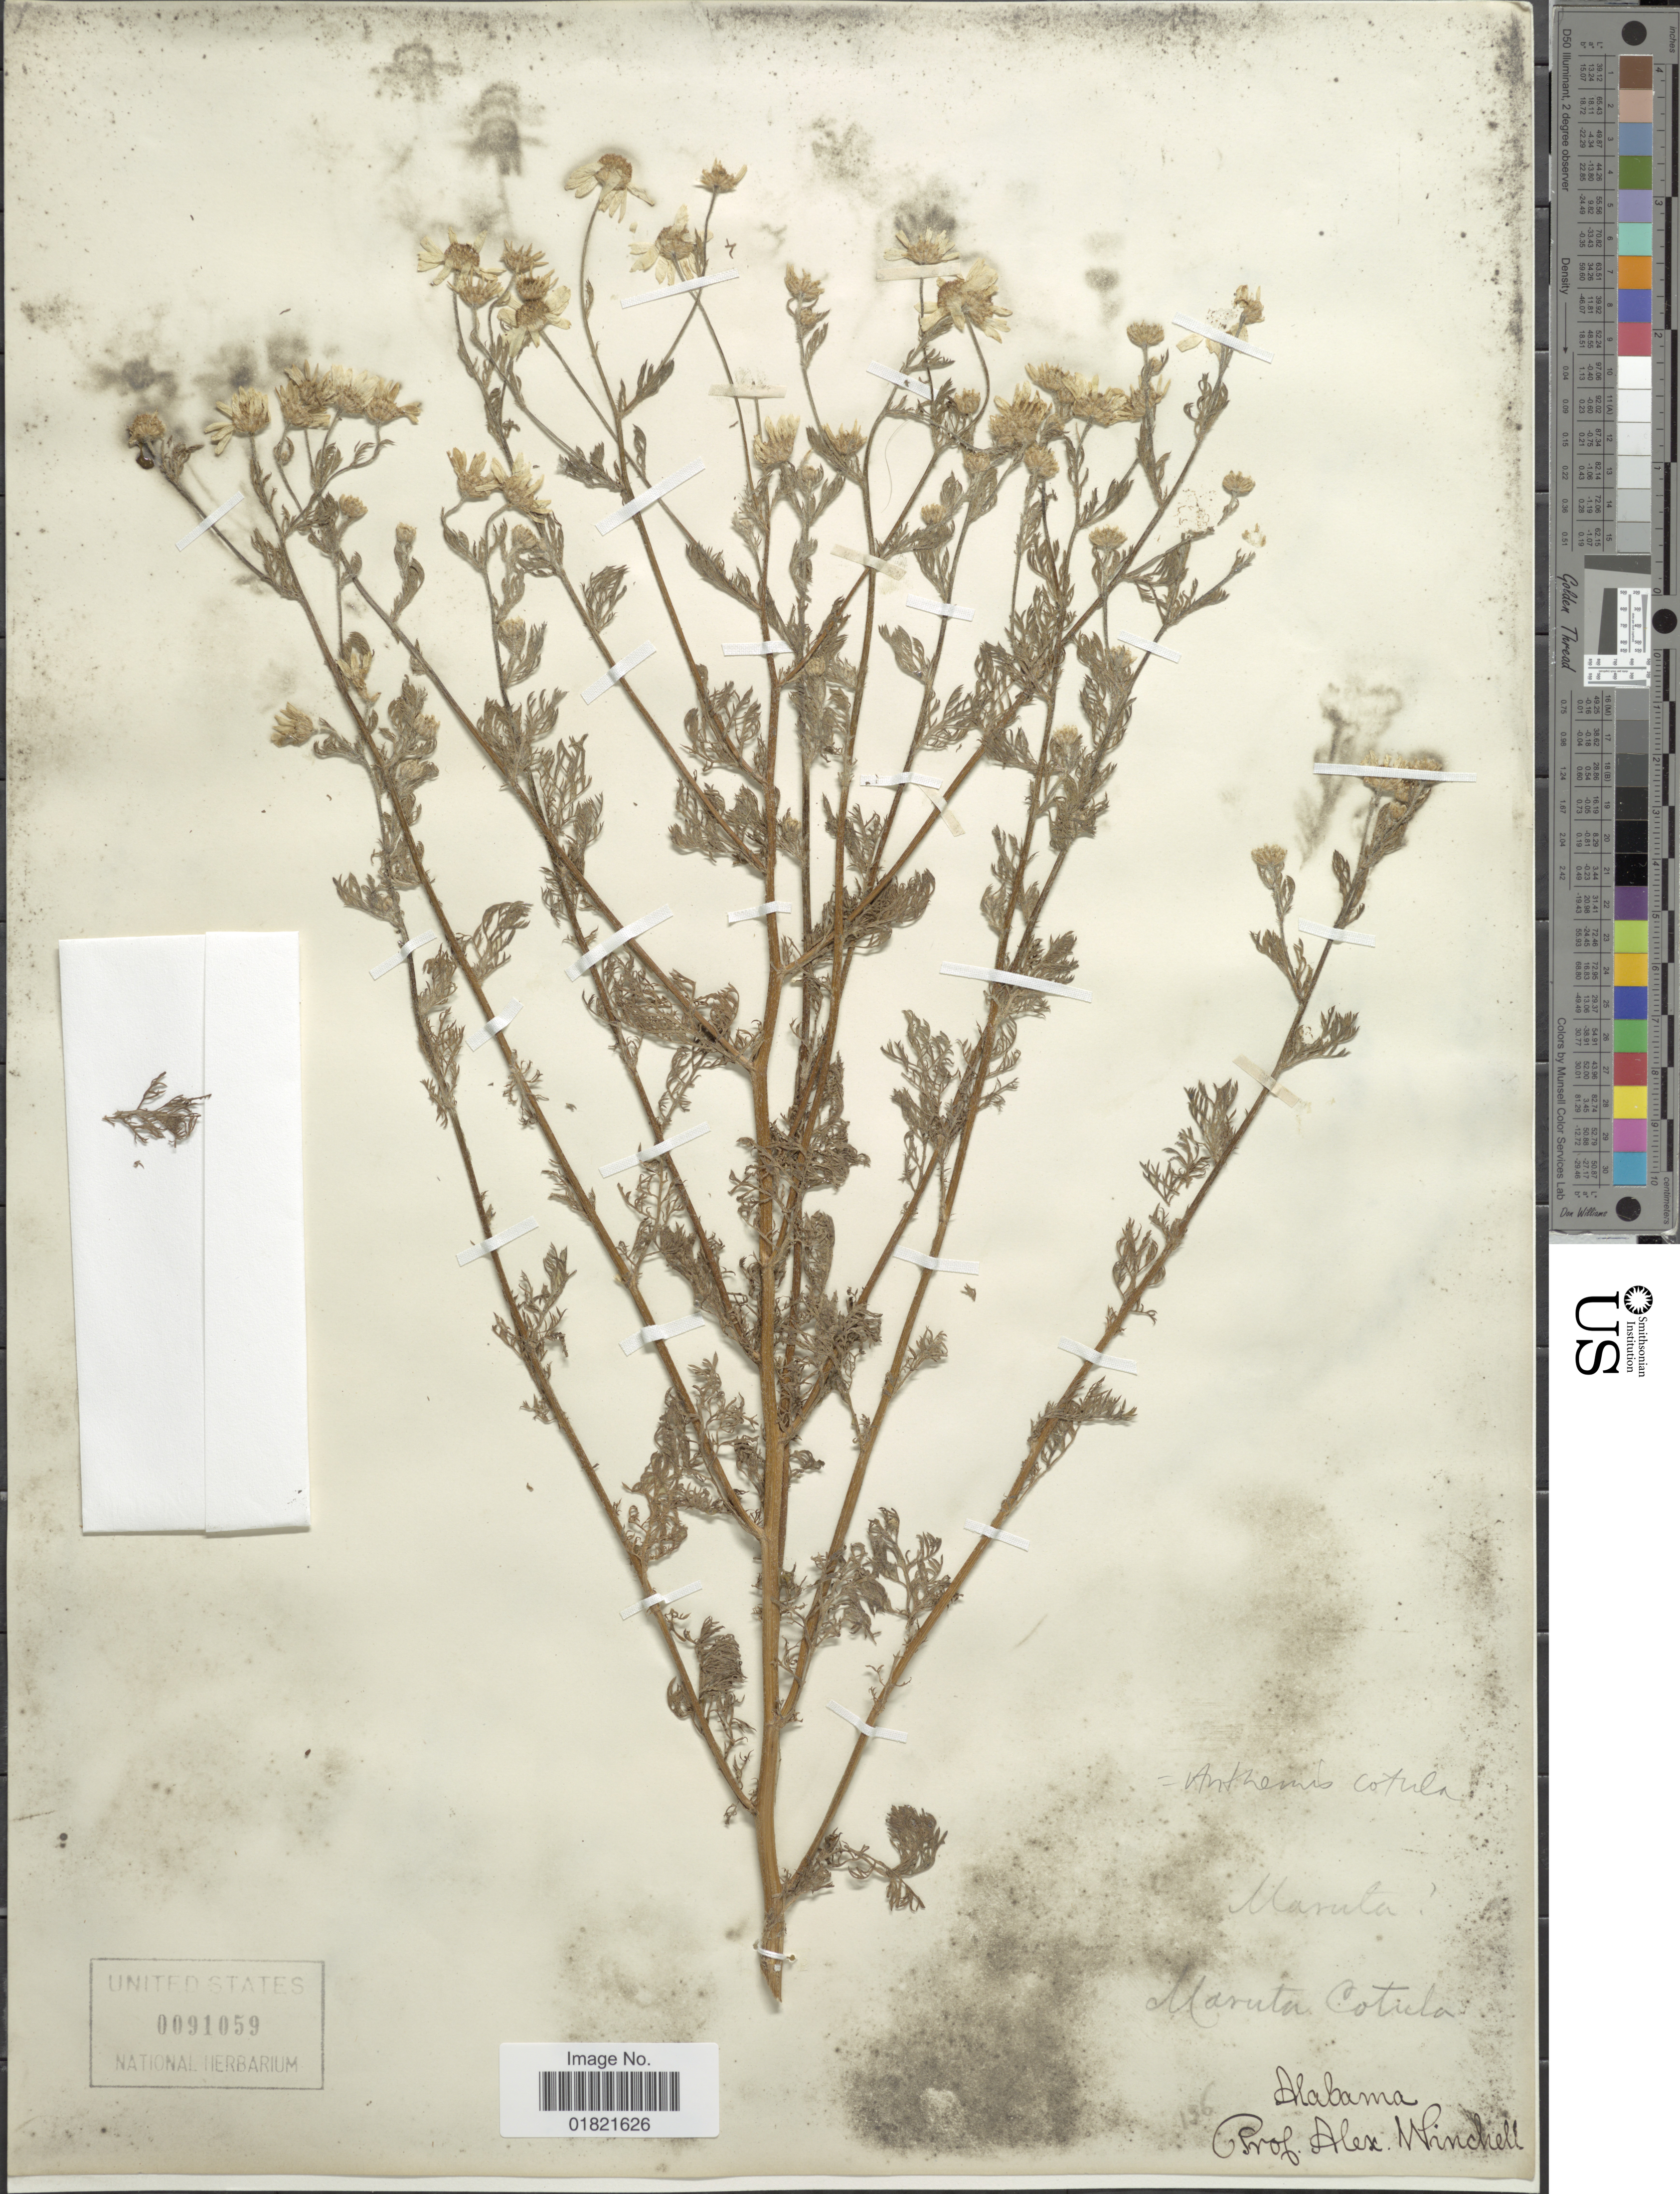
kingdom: Plantae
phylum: Tracheophyta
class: Magnoliopsida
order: Asterales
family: Asteraceae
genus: Anthemis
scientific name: Anthemis cotula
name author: L.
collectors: A. Winchell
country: United States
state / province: Alabama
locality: Maruta, Maruta Cotiela [unsure placement]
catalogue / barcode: US 91059